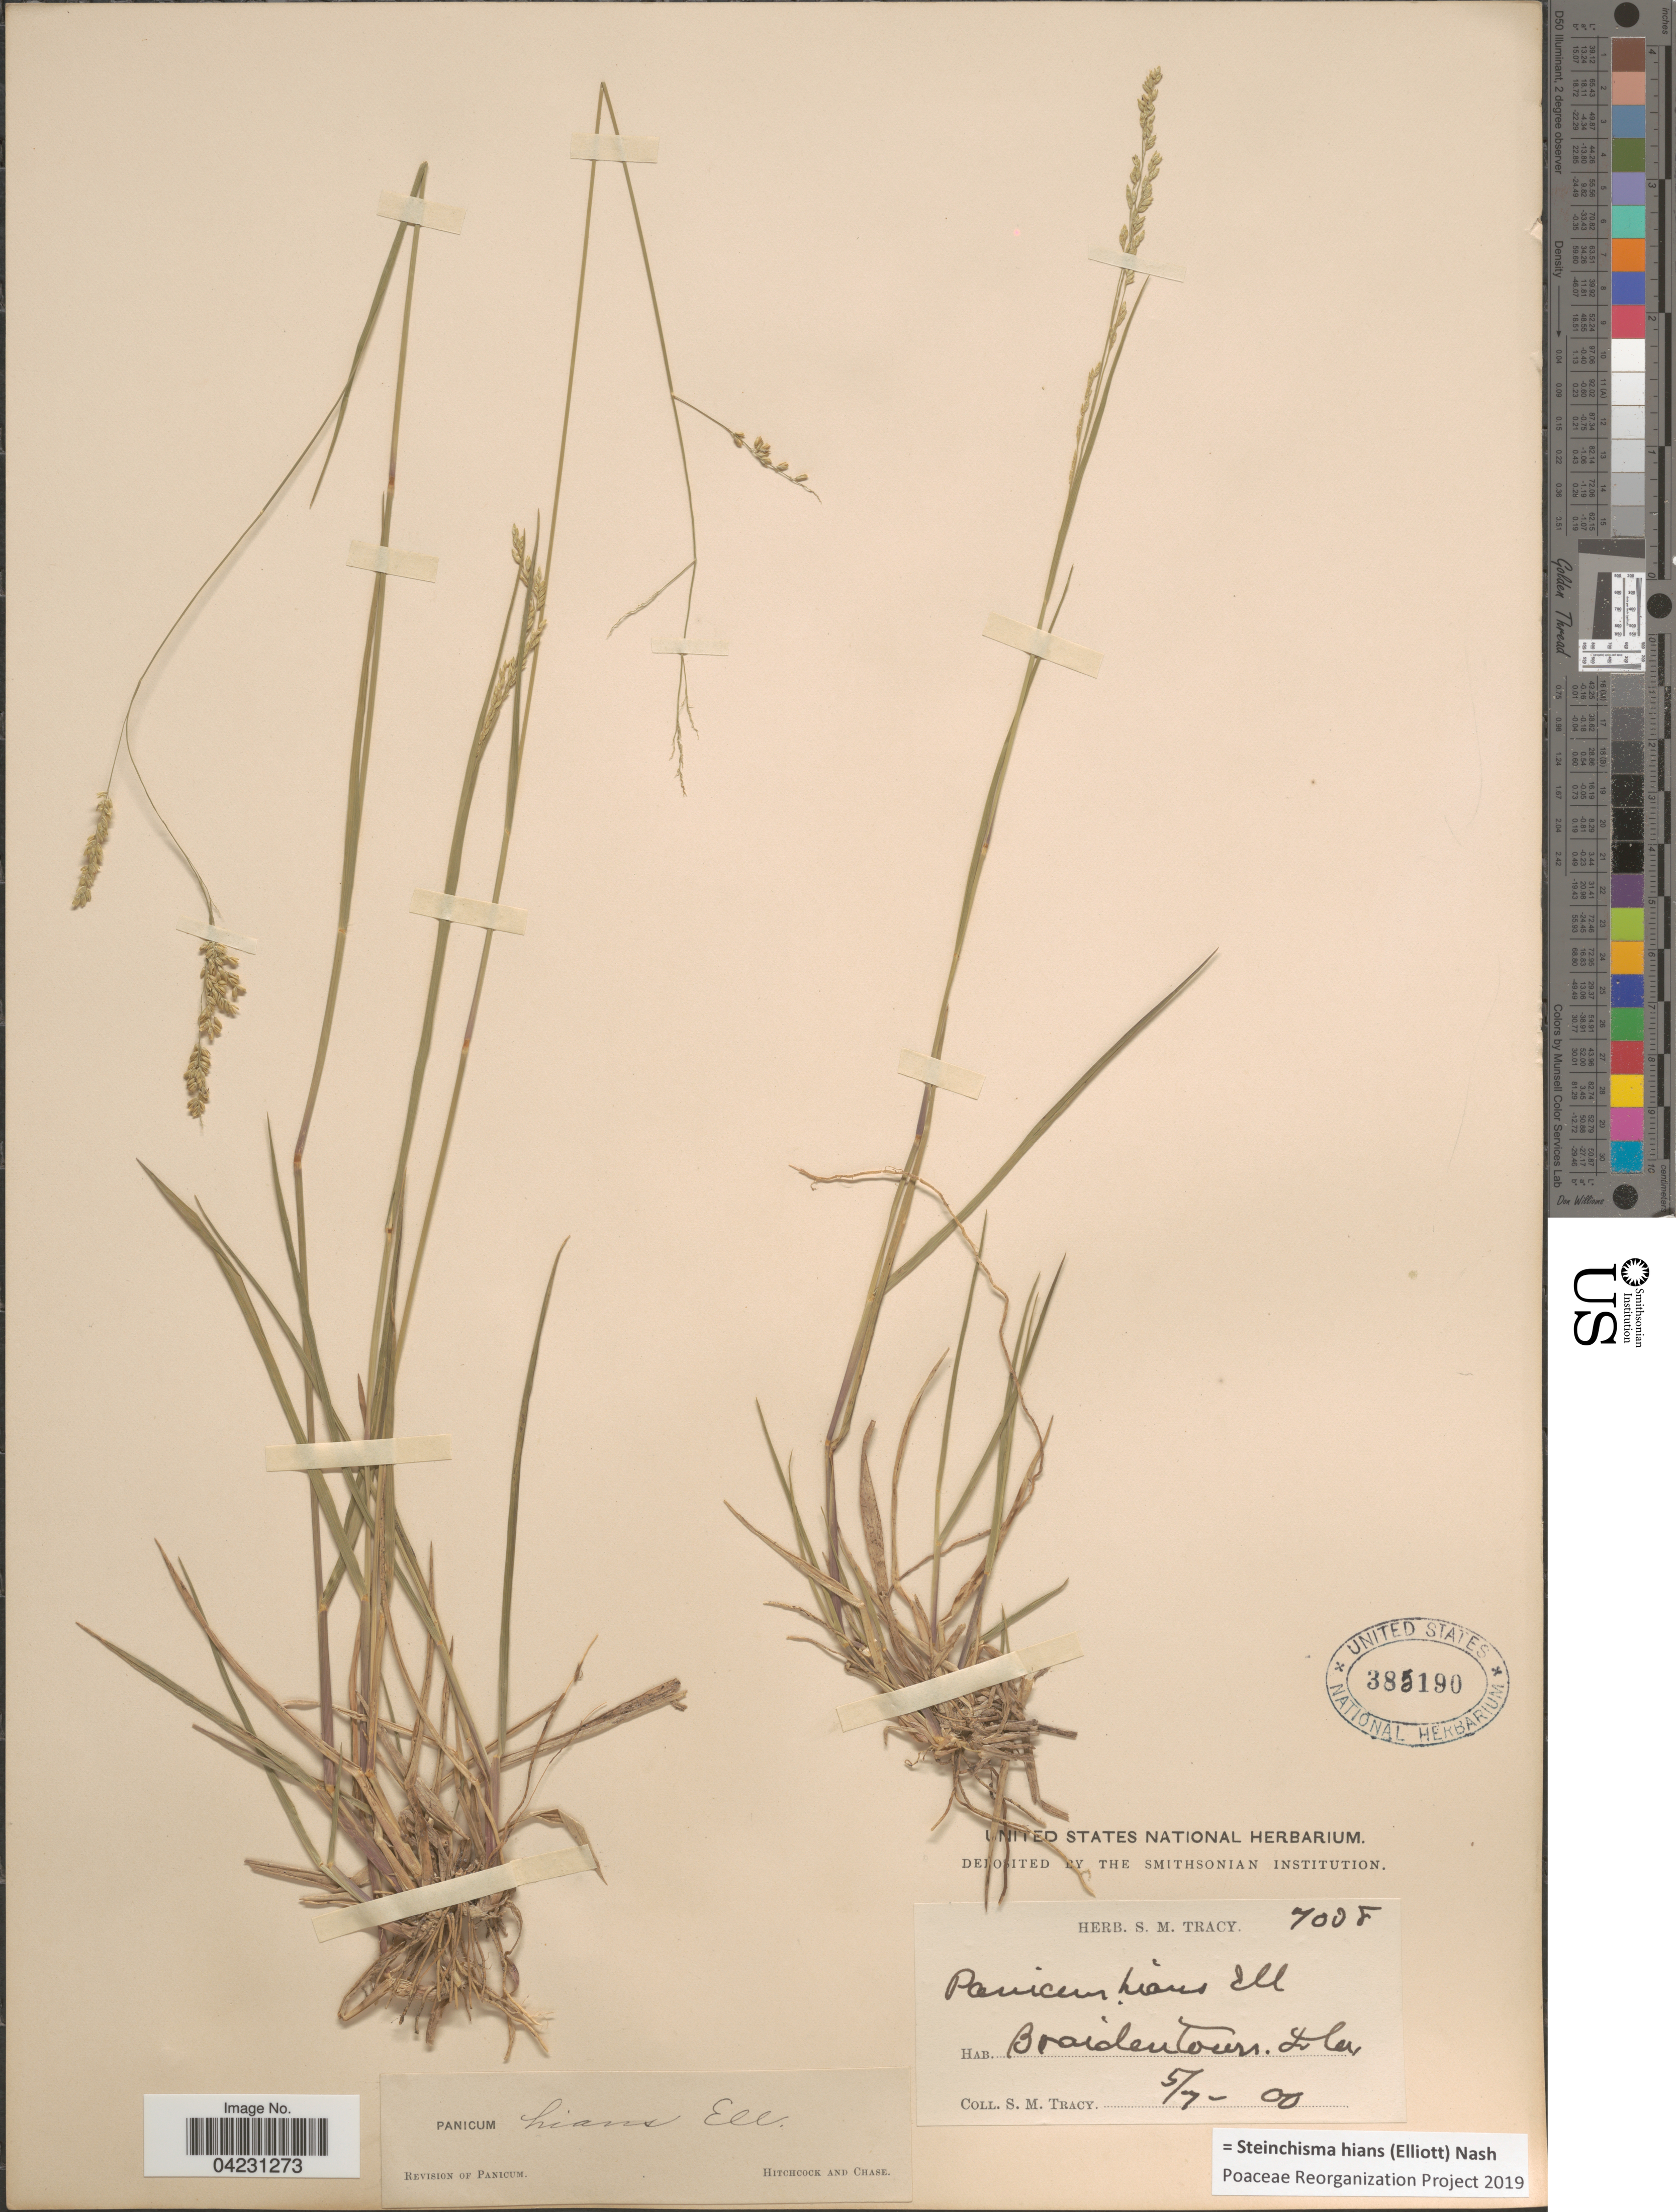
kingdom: Plantae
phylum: Tracheophyta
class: Liliopsida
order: Poales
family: Poaceae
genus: Steinchisma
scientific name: Steinchisma hians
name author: (Elliott) Nash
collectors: S. M. Tracy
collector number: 7008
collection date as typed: Transcribed d/m/y: 7/5/0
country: United States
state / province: Florida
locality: Braidentown.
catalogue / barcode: US 385190